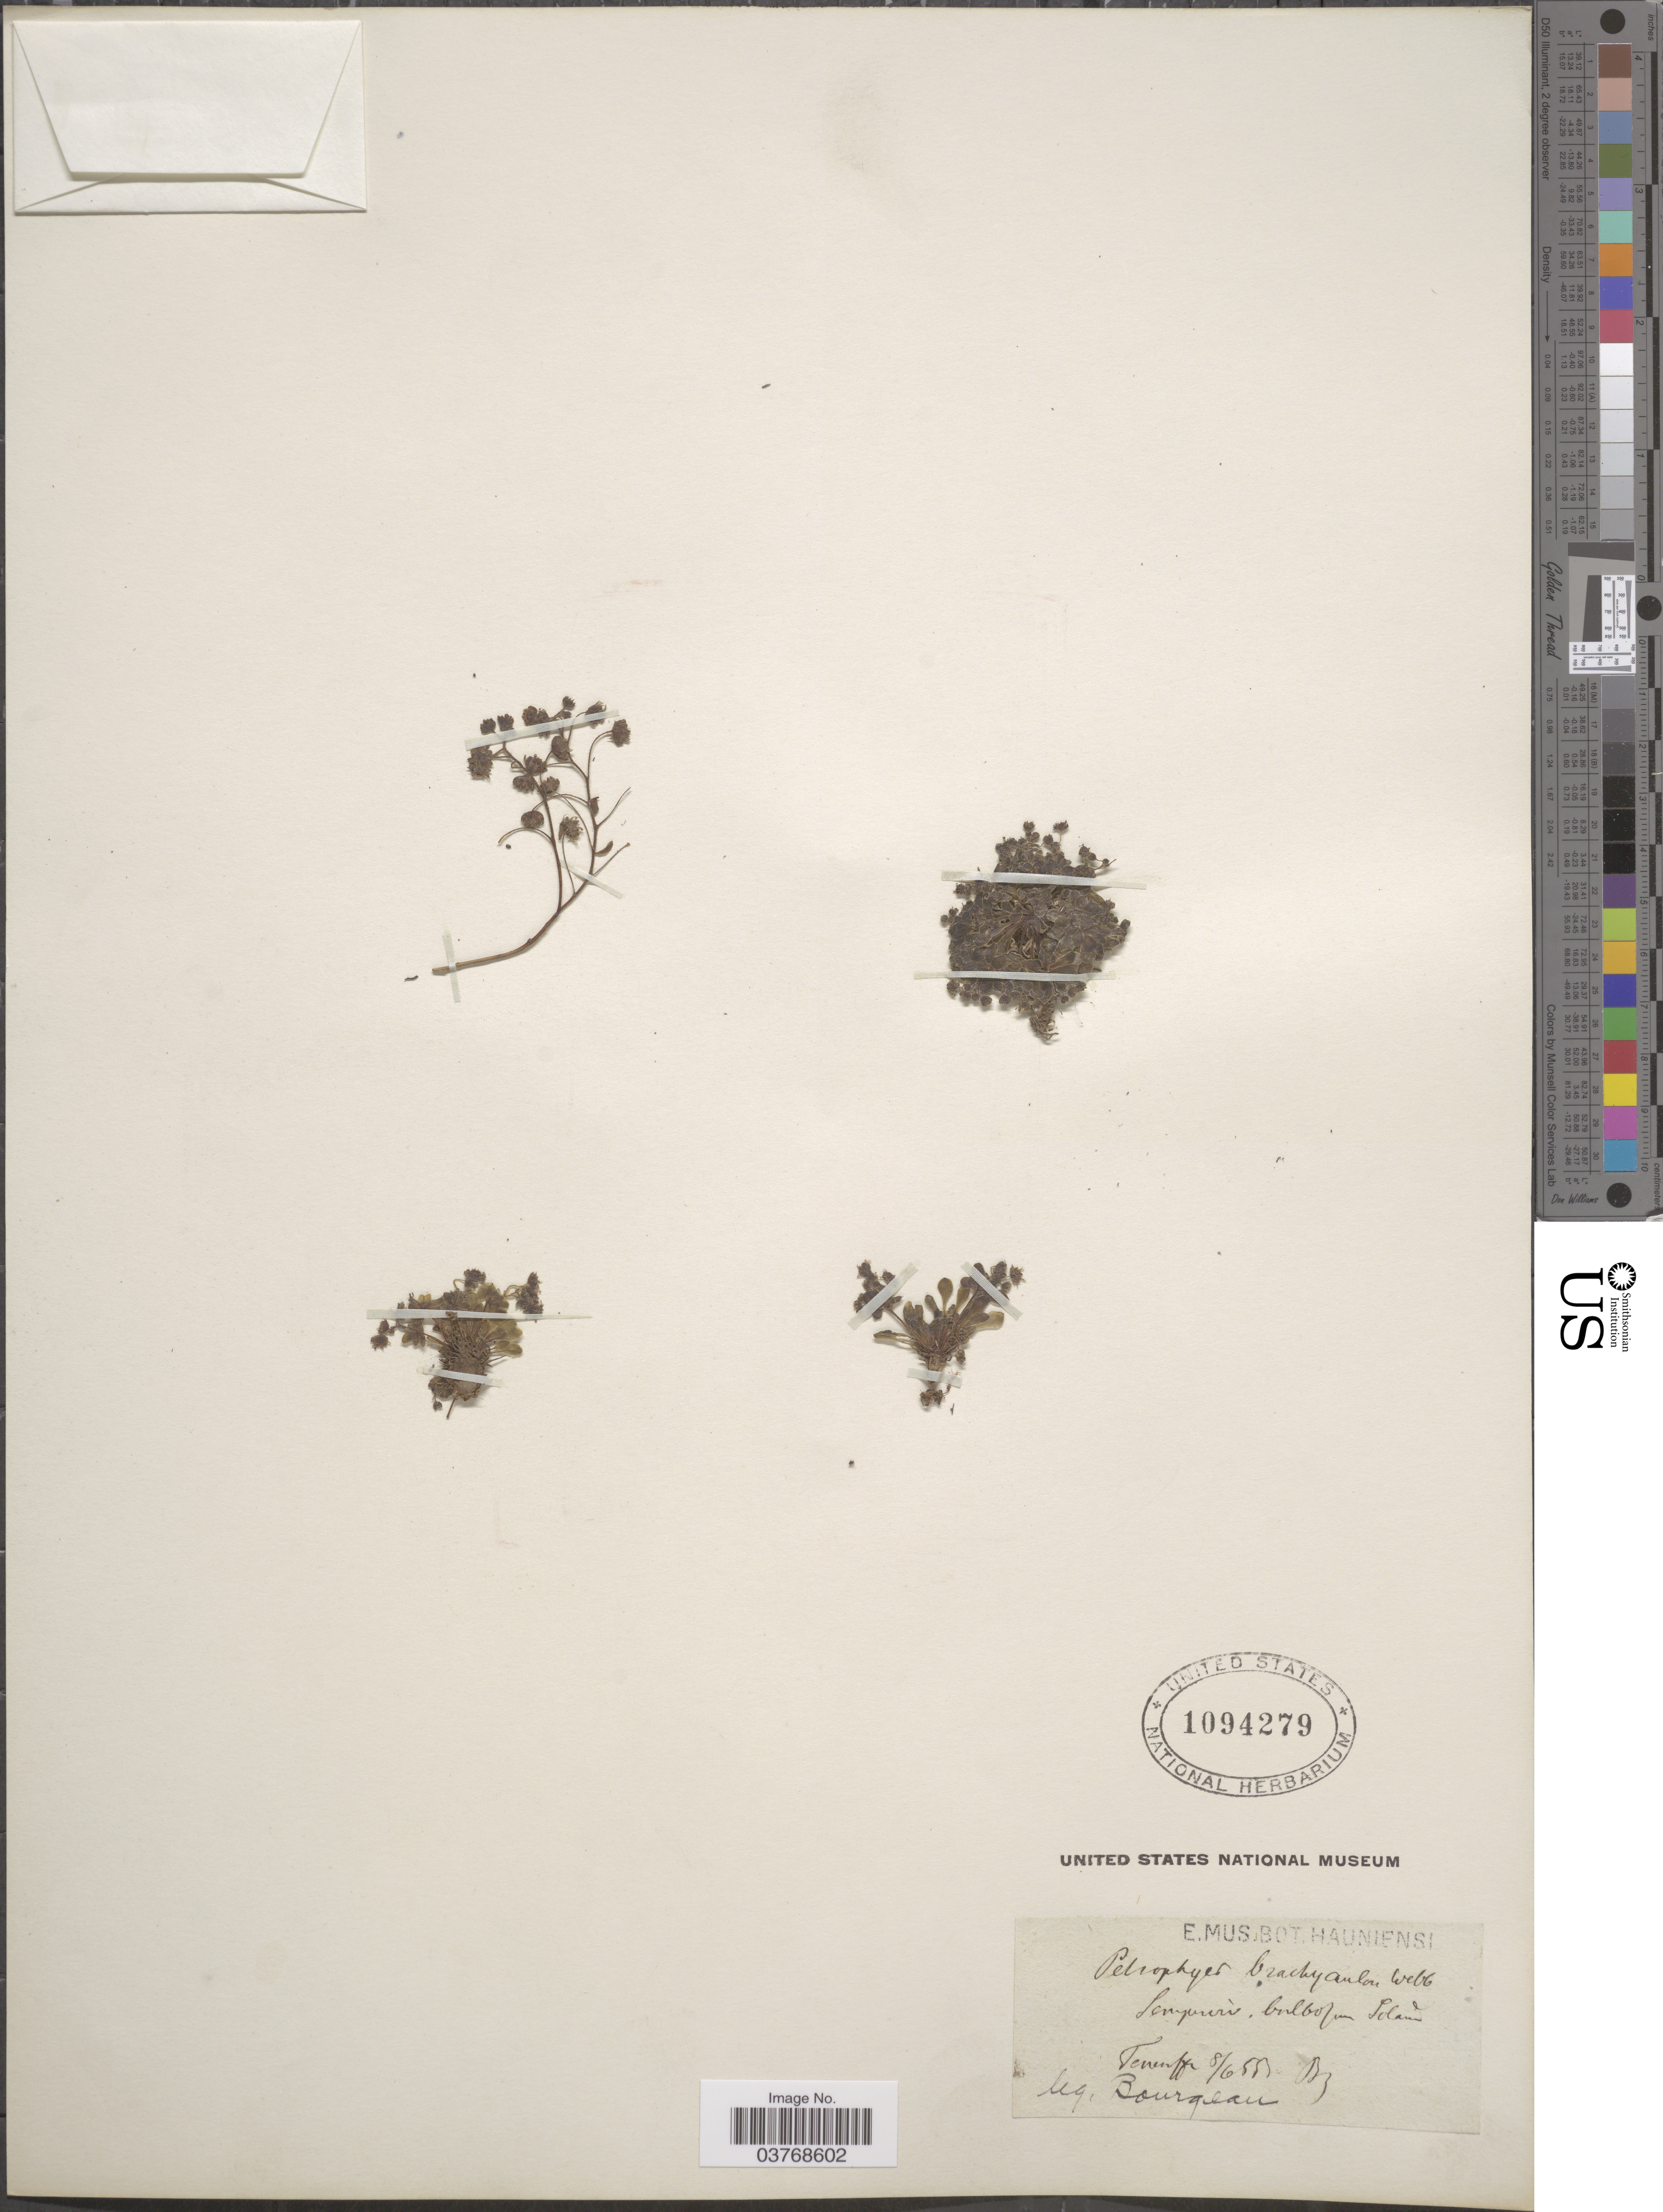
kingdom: Plantae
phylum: Tracheophyta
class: Magnoliopsida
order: Saxifragales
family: Crassulaceae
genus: Monanthes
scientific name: Monanthes brachycaulos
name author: (Webb & Berthel.) Lowe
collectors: -. Bourgeau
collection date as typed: Transcribed d/m/y: 8/6/55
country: Spain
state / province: Canarias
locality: Teneriffe.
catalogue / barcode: US 1094279